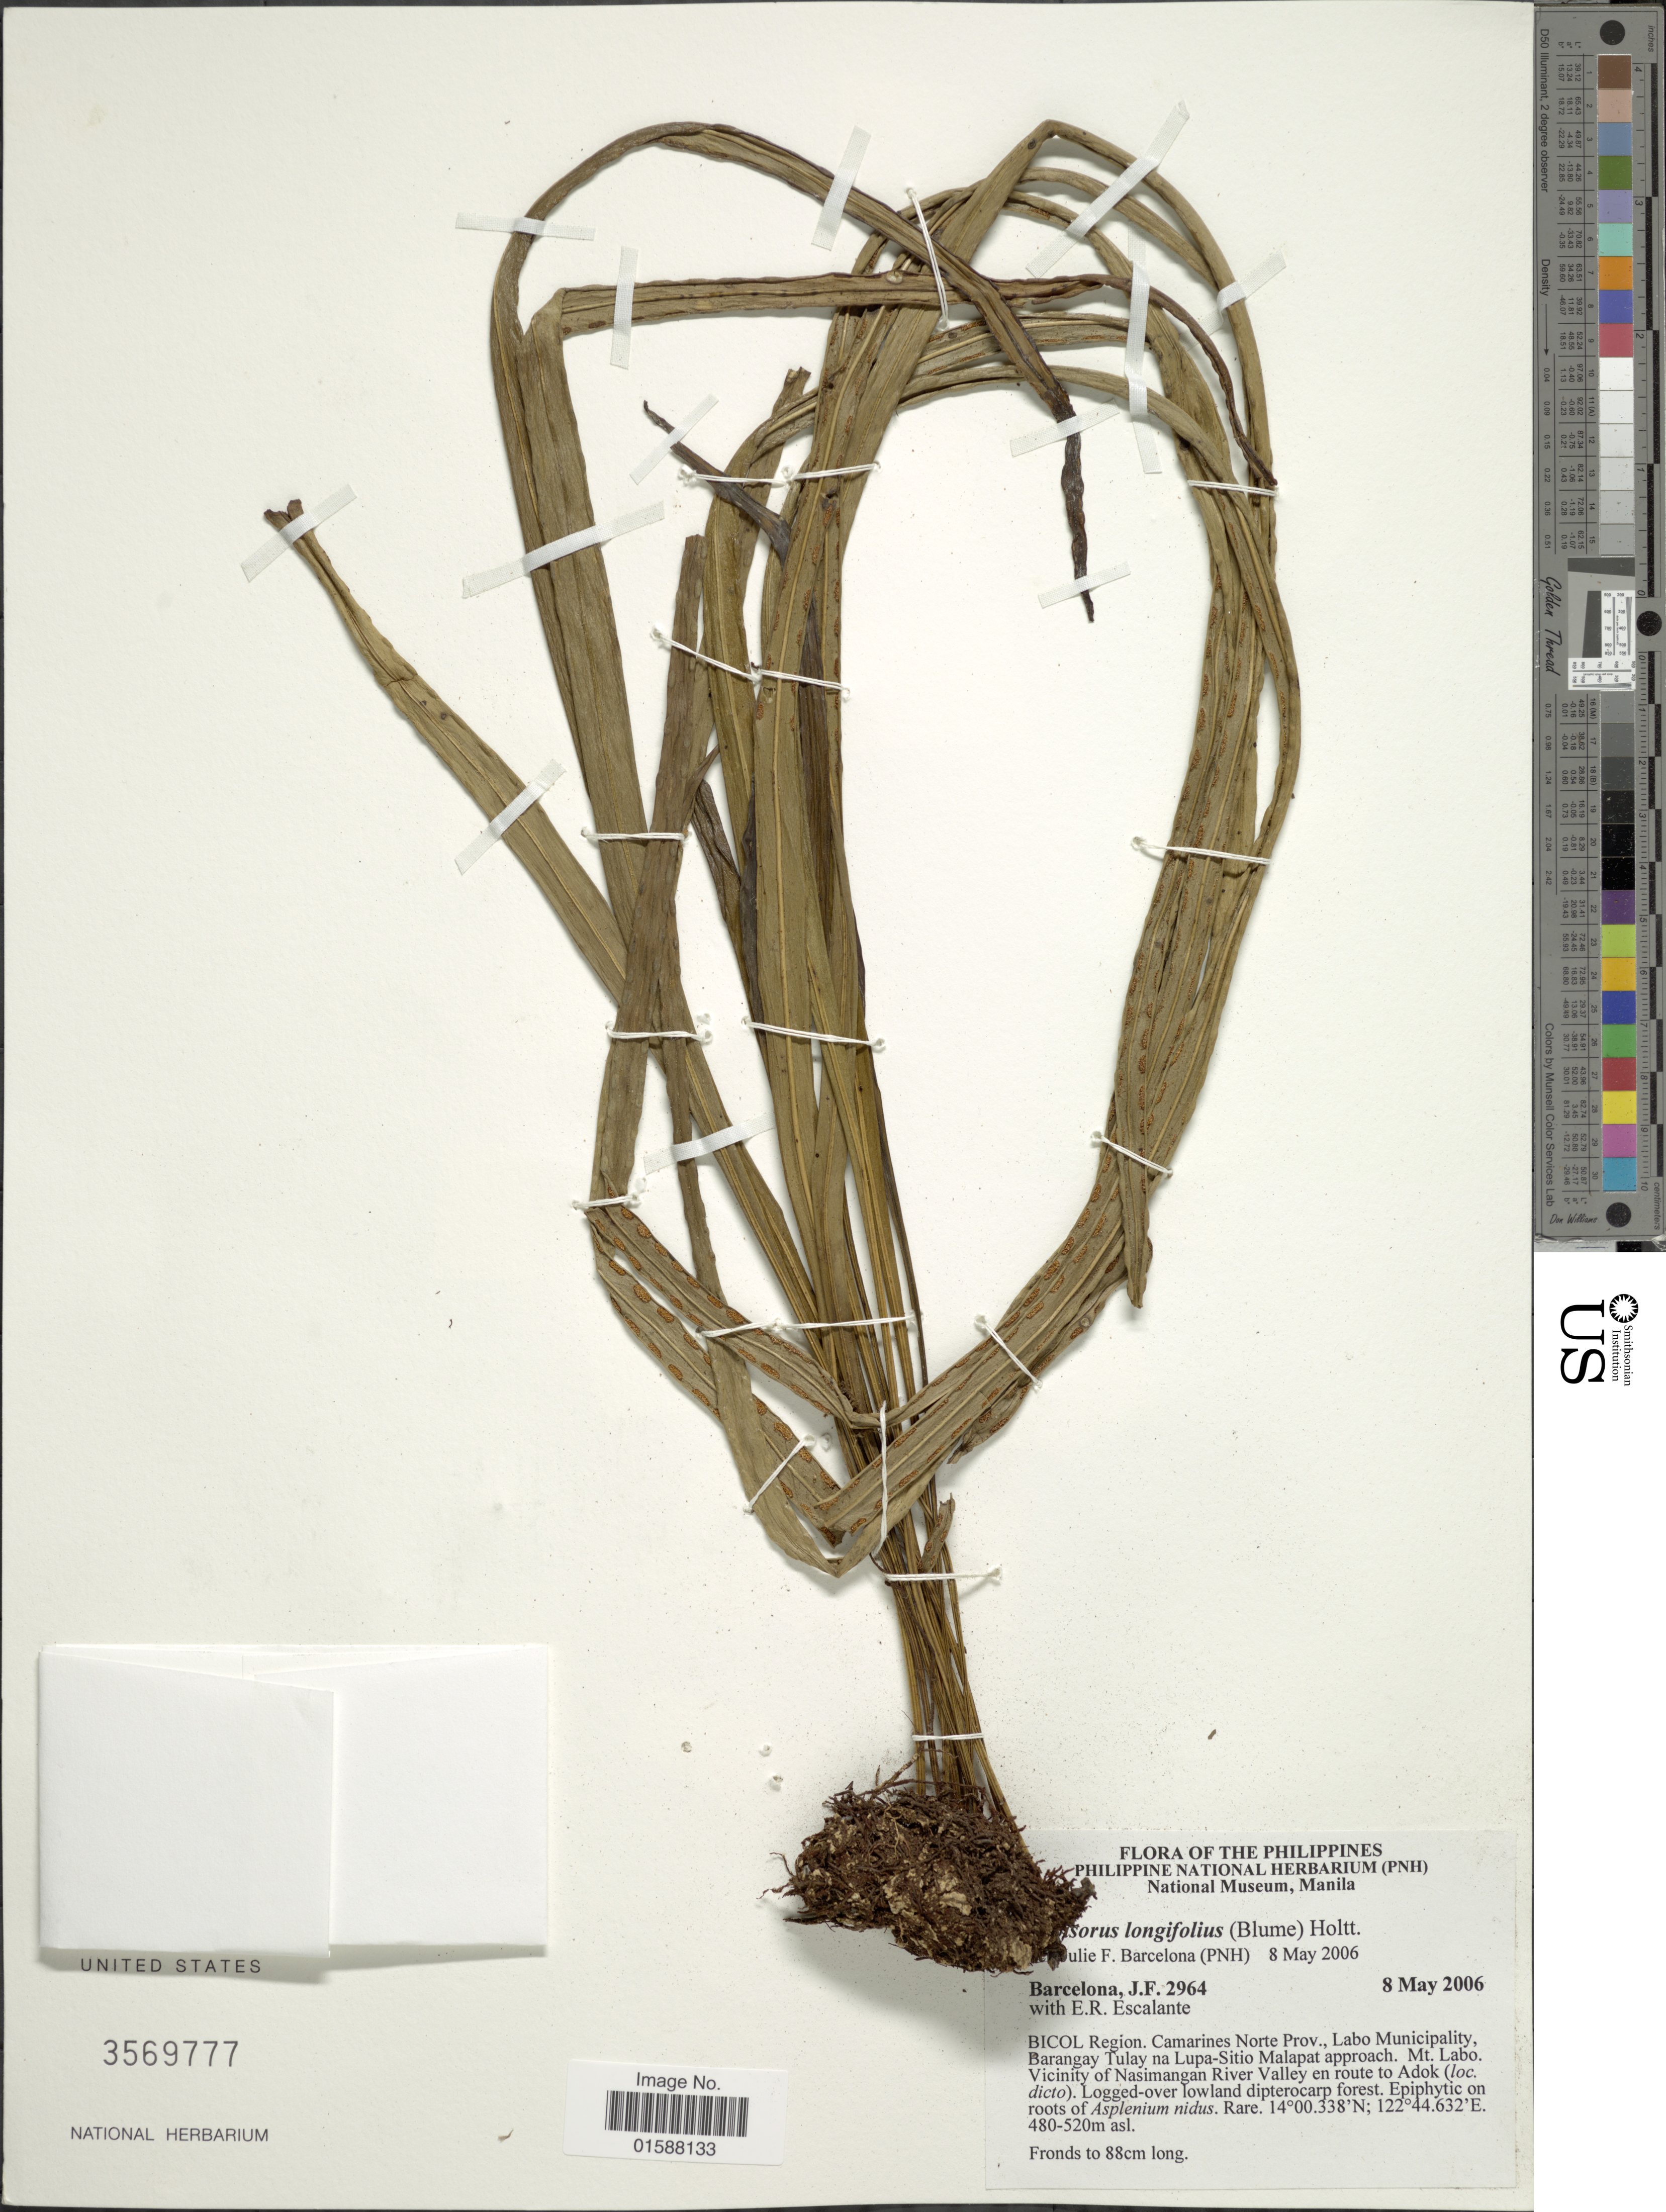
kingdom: Plantae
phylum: Tracheophyta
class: Polypodiopsida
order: Polypodiales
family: Polypodiaceae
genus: Lepisorus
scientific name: Lepisorus longifolius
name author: (Blume) Holttum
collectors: J. F. Barcelona & E. Escalante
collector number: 2964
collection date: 2006-05-08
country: Philippines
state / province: Bicol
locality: Camarines Norte Prov., Labo Municipality, Barangay Tulay na Lupa-Sitio Malapat approach. Mt. Labo. Vicinity of Nasimangan River Valley en route to Adok (loc. dicto). Logged-over lowland dipterocarp forest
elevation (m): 480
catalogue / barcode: US 3569777